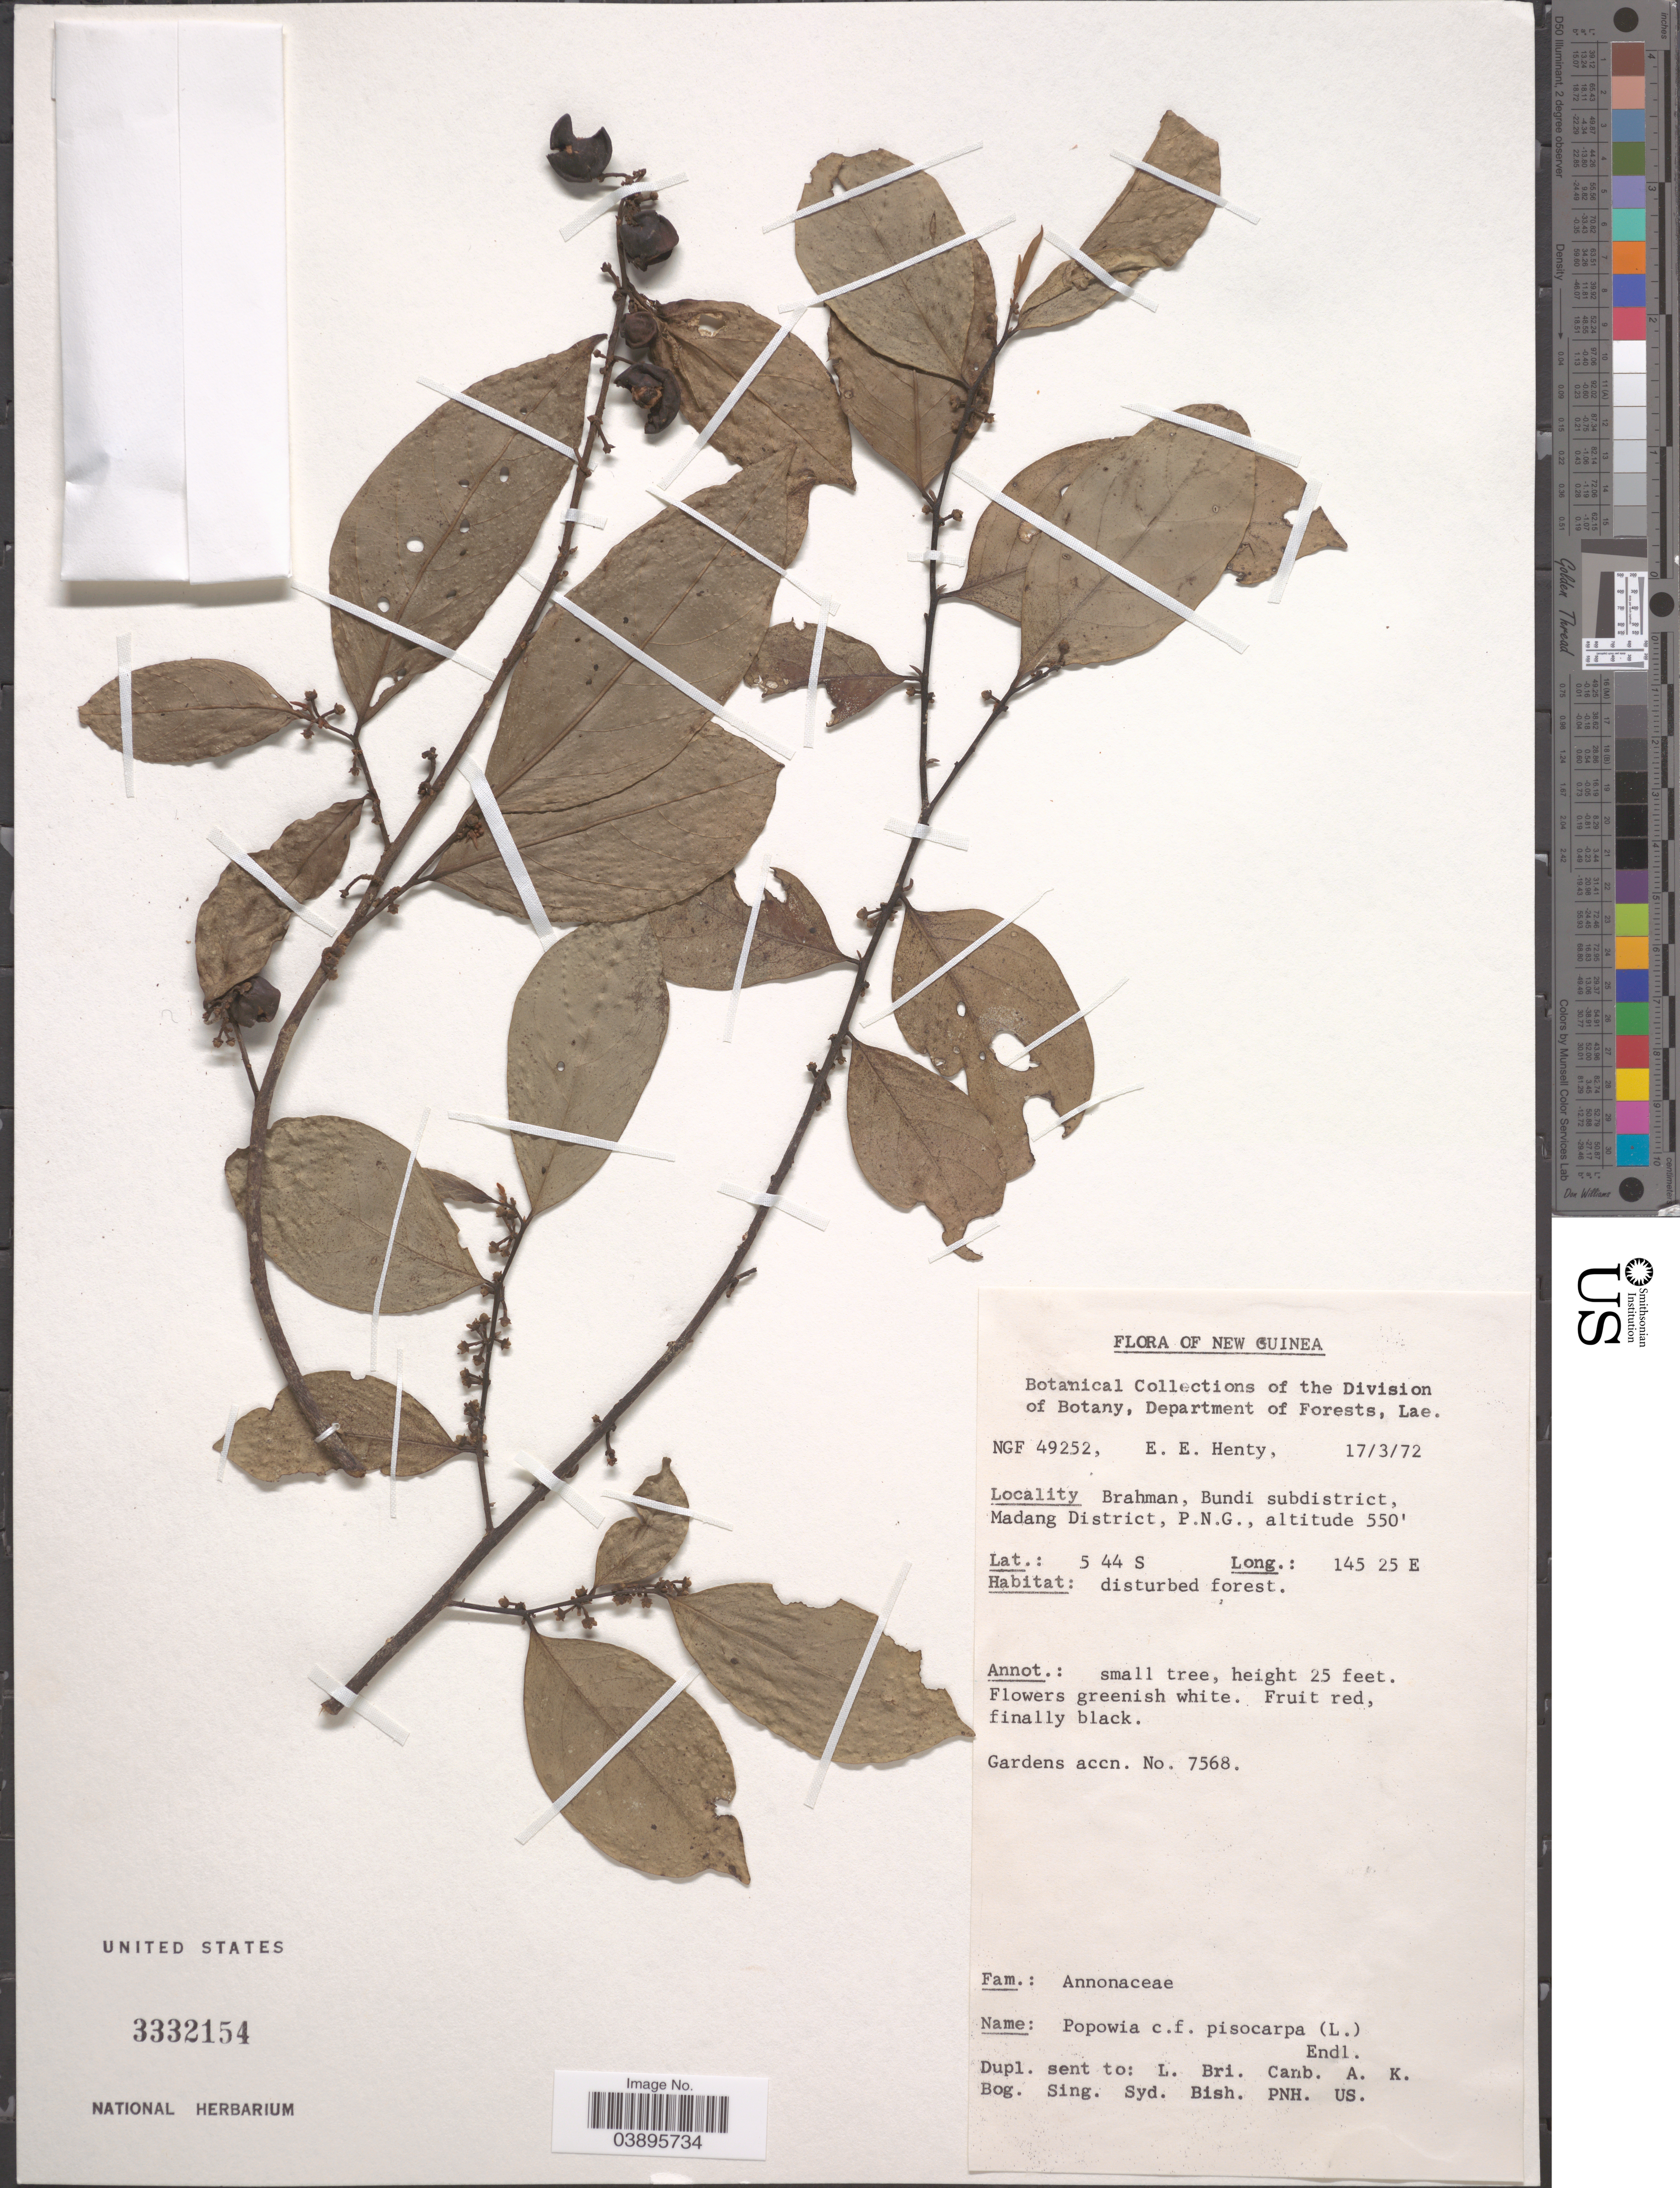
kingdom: Plantae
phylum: Tracheophyta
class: Magnoliopsida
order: Magnoliales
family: Annonaceae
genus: Popowia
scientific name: Popowia pisocarpa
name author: (Blume) Endl.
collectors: E. Henty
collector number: NGF 49252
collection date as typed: Transcribed d/m/y: 17/3/72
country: Papua New Guinea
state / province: Madang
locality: New Guinea. Brahman, Bundi subdistrict, Madang District, P.N.G.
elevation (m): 168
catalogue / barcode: US 3332154